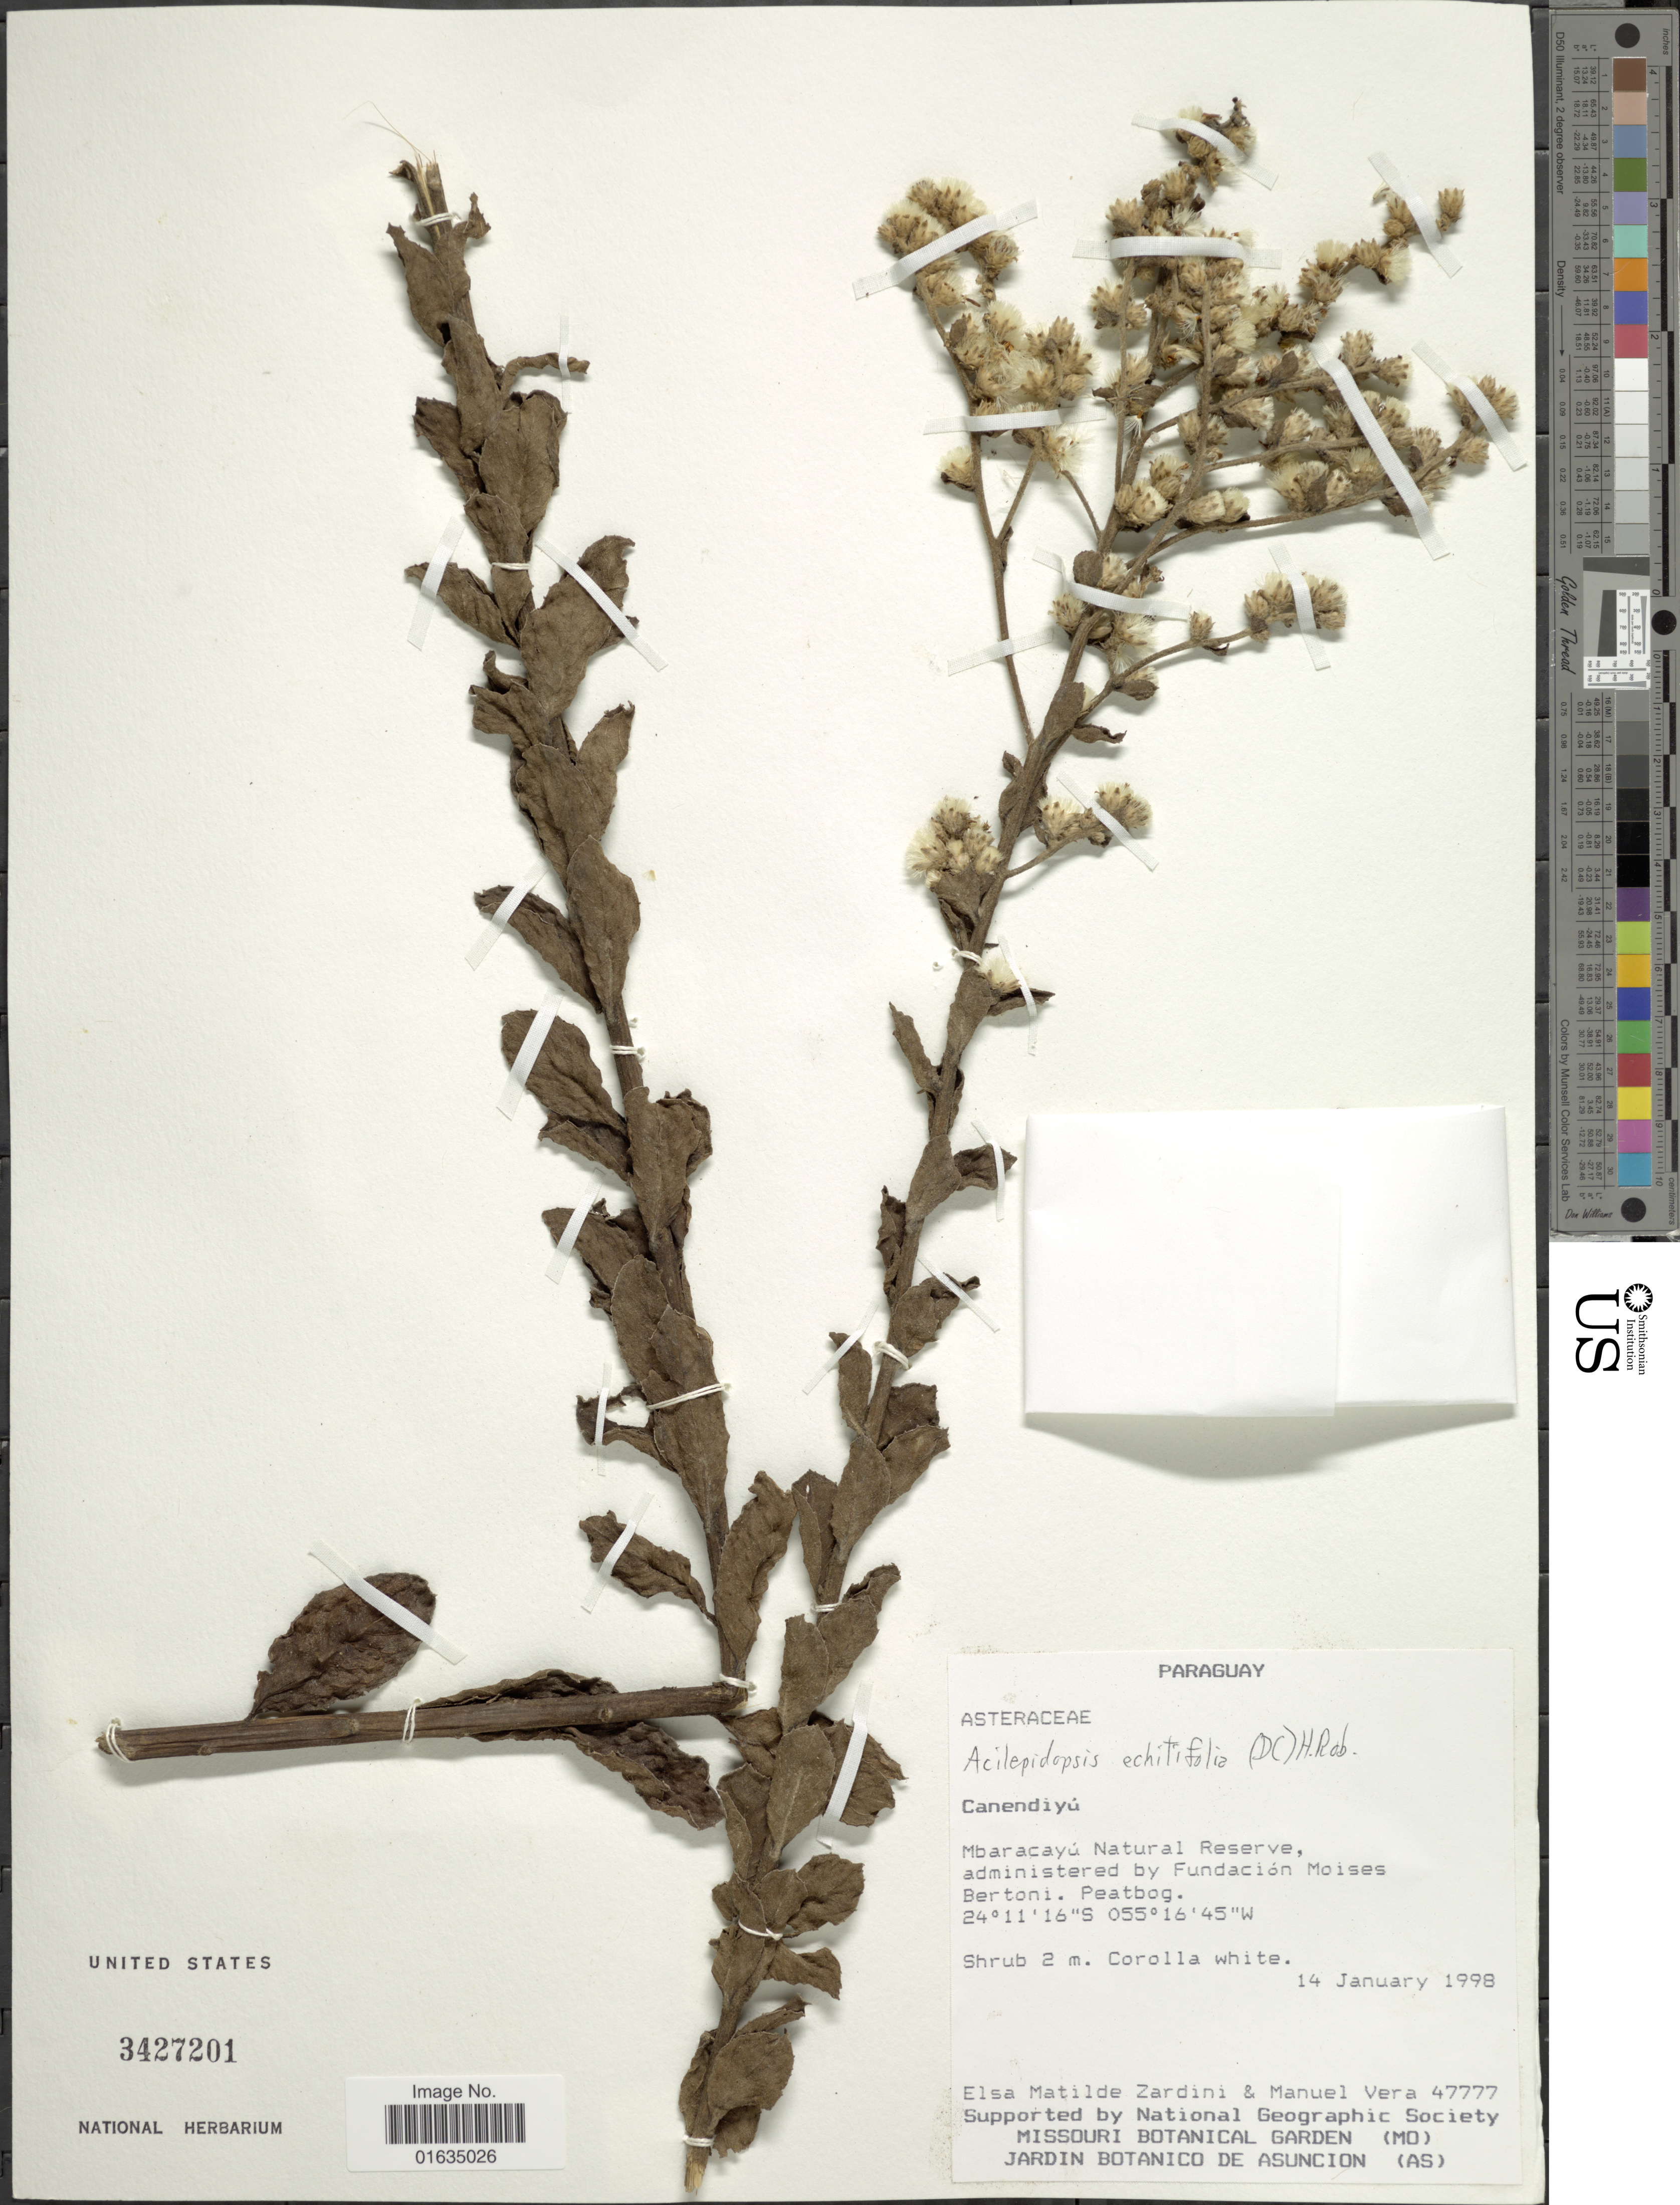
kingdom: Plantae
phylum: Tracheophyta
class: Magnoliopsida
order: Asterales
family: Asteraceae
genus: Acilepidopsis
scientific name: Acilepidopsis echitifolia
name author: (Mart. ex DC.) H. Rob.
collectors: E. M. Zardini & M. Vera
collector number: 47777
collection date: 1998-01-14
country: Paraguay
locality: Canendiyu, Mbaracayu Natural Reserve, administered by Fundacion Moises Bertoni. Peatbog.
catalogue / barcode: US 3427201